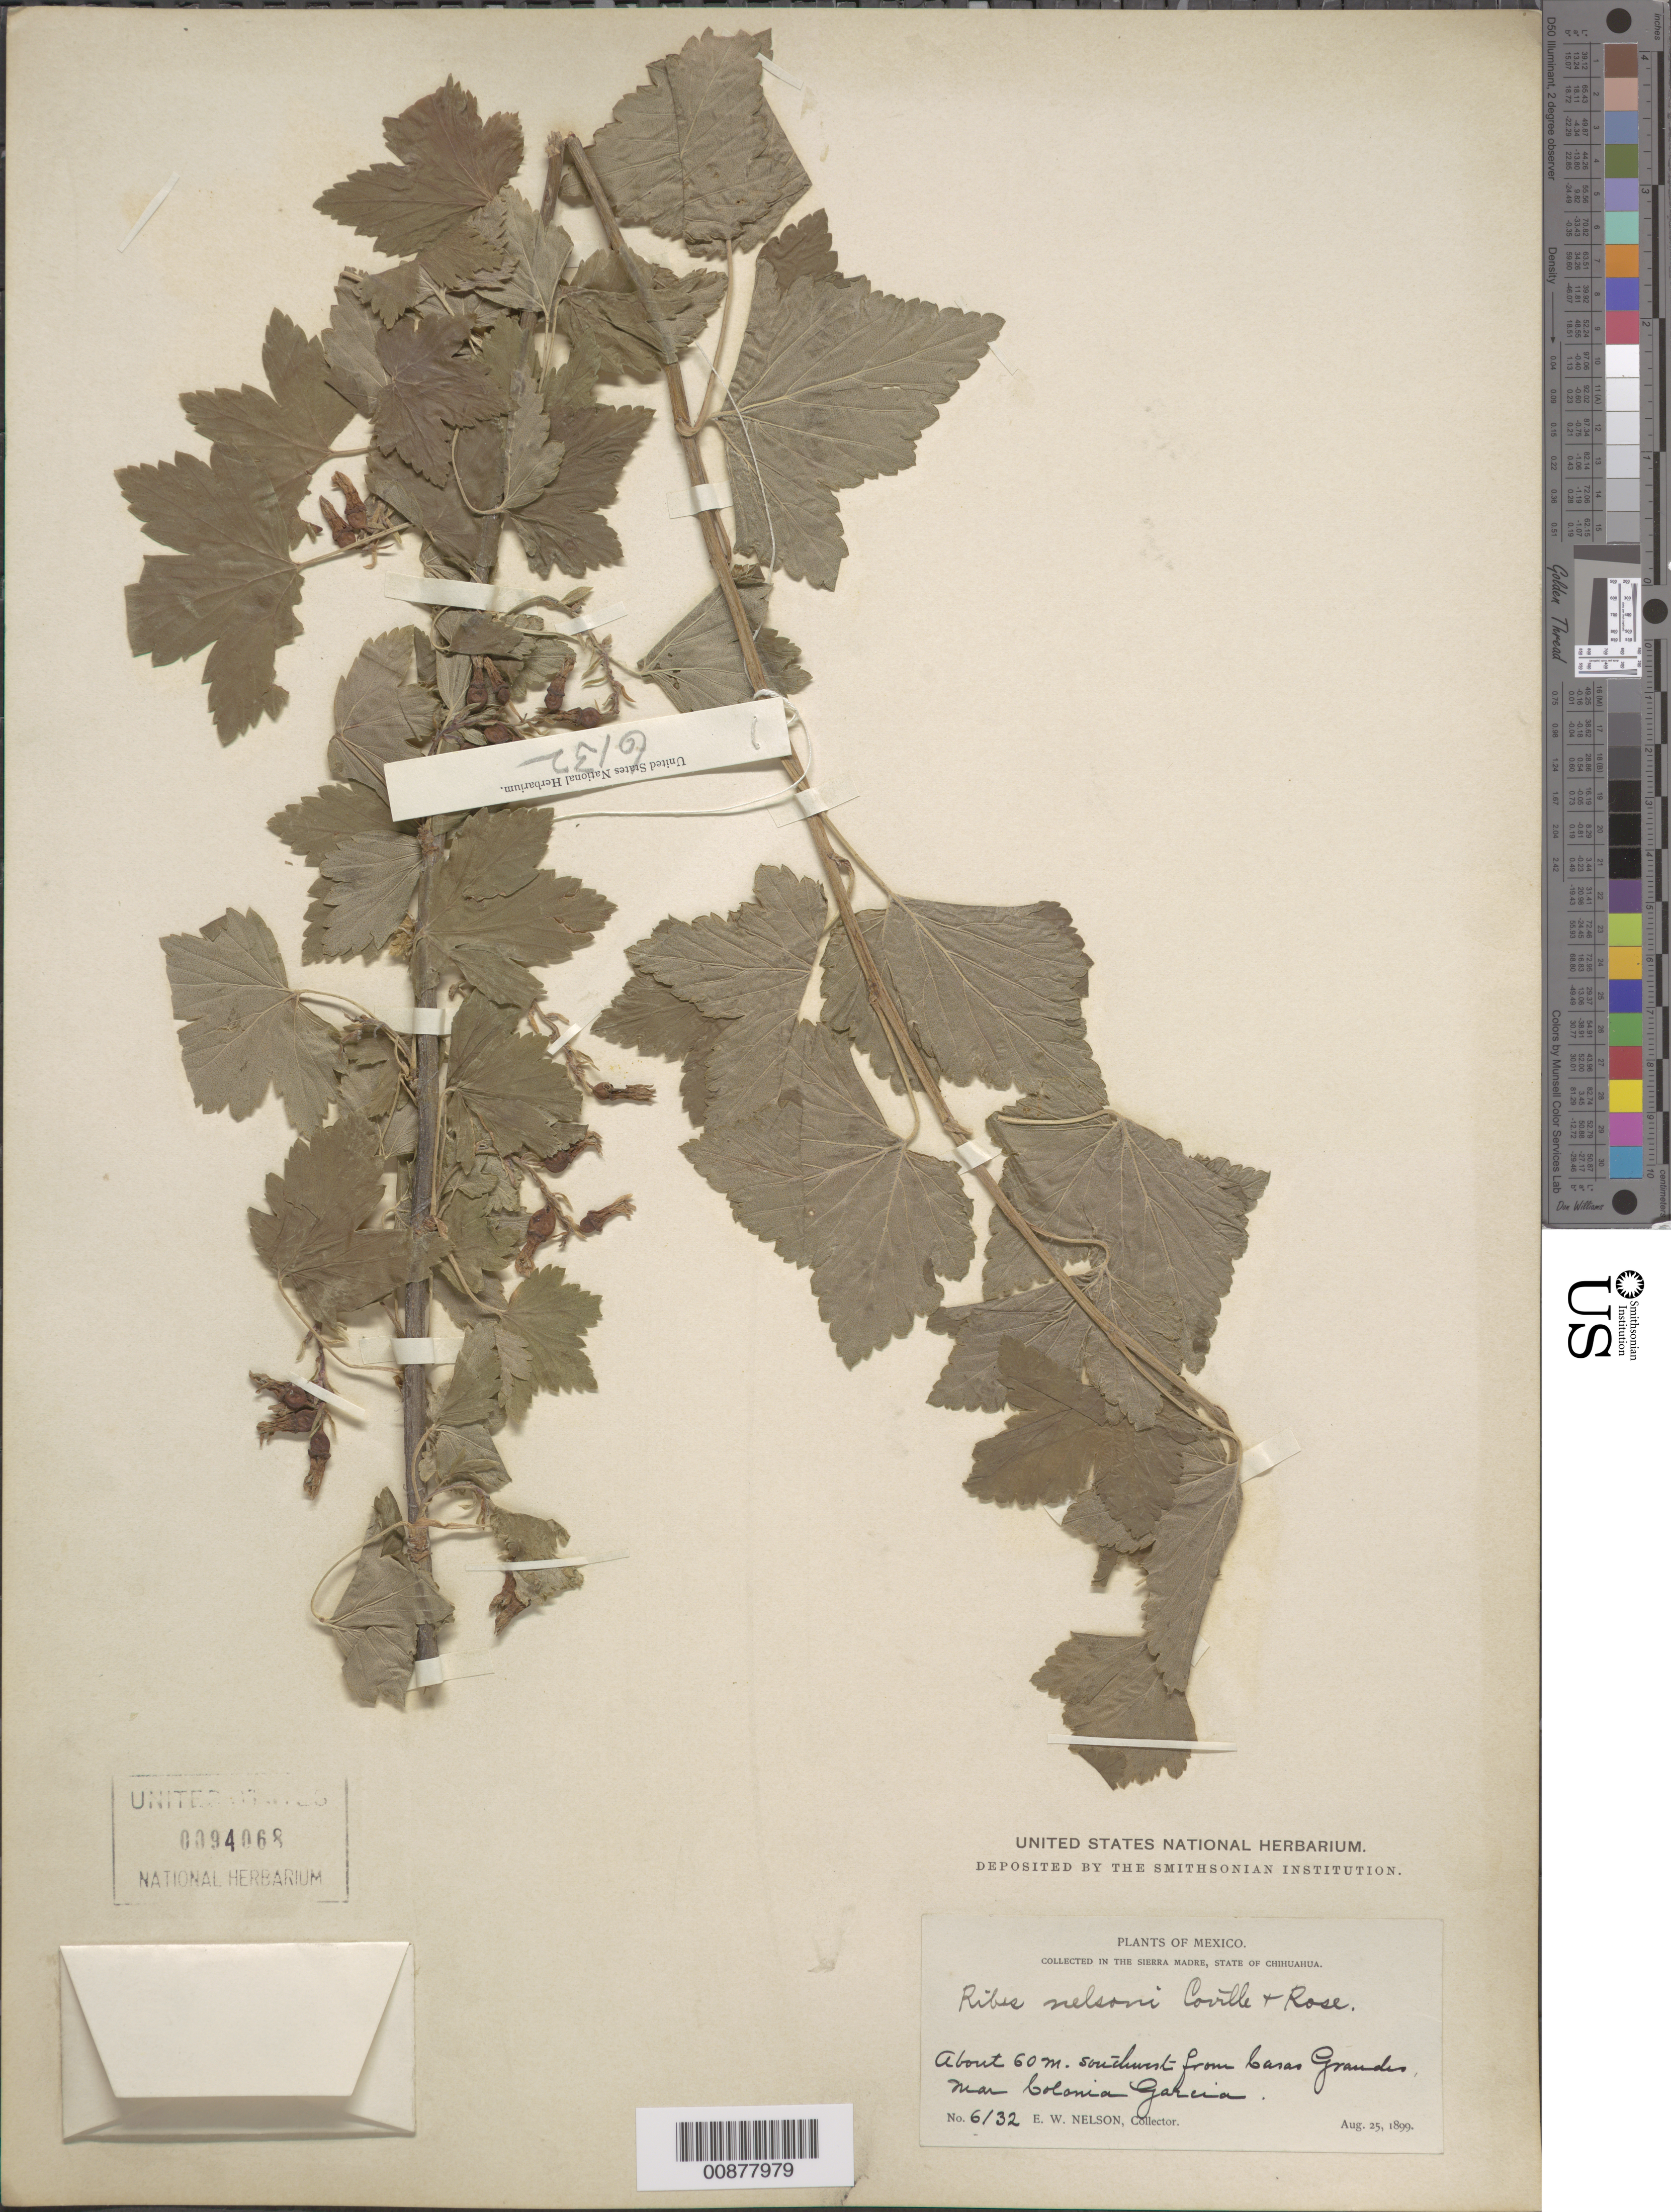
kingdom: Plantae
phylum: Tracheophyta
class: Magnoliopsida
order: Saxifragales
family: Grossulariaceae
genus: Ribes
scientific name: Ribes nelsonii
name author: Coville & Rose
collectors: E. W. Nelson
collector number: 6132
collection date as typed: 25 Aug 1899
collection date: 1899-08-25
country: Mexico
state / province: Chihuahua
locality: About 60 mi. southwest from Casas Grandes, near Colonia García. Sierra Madre, Chihuahua.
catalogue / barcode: US 94068